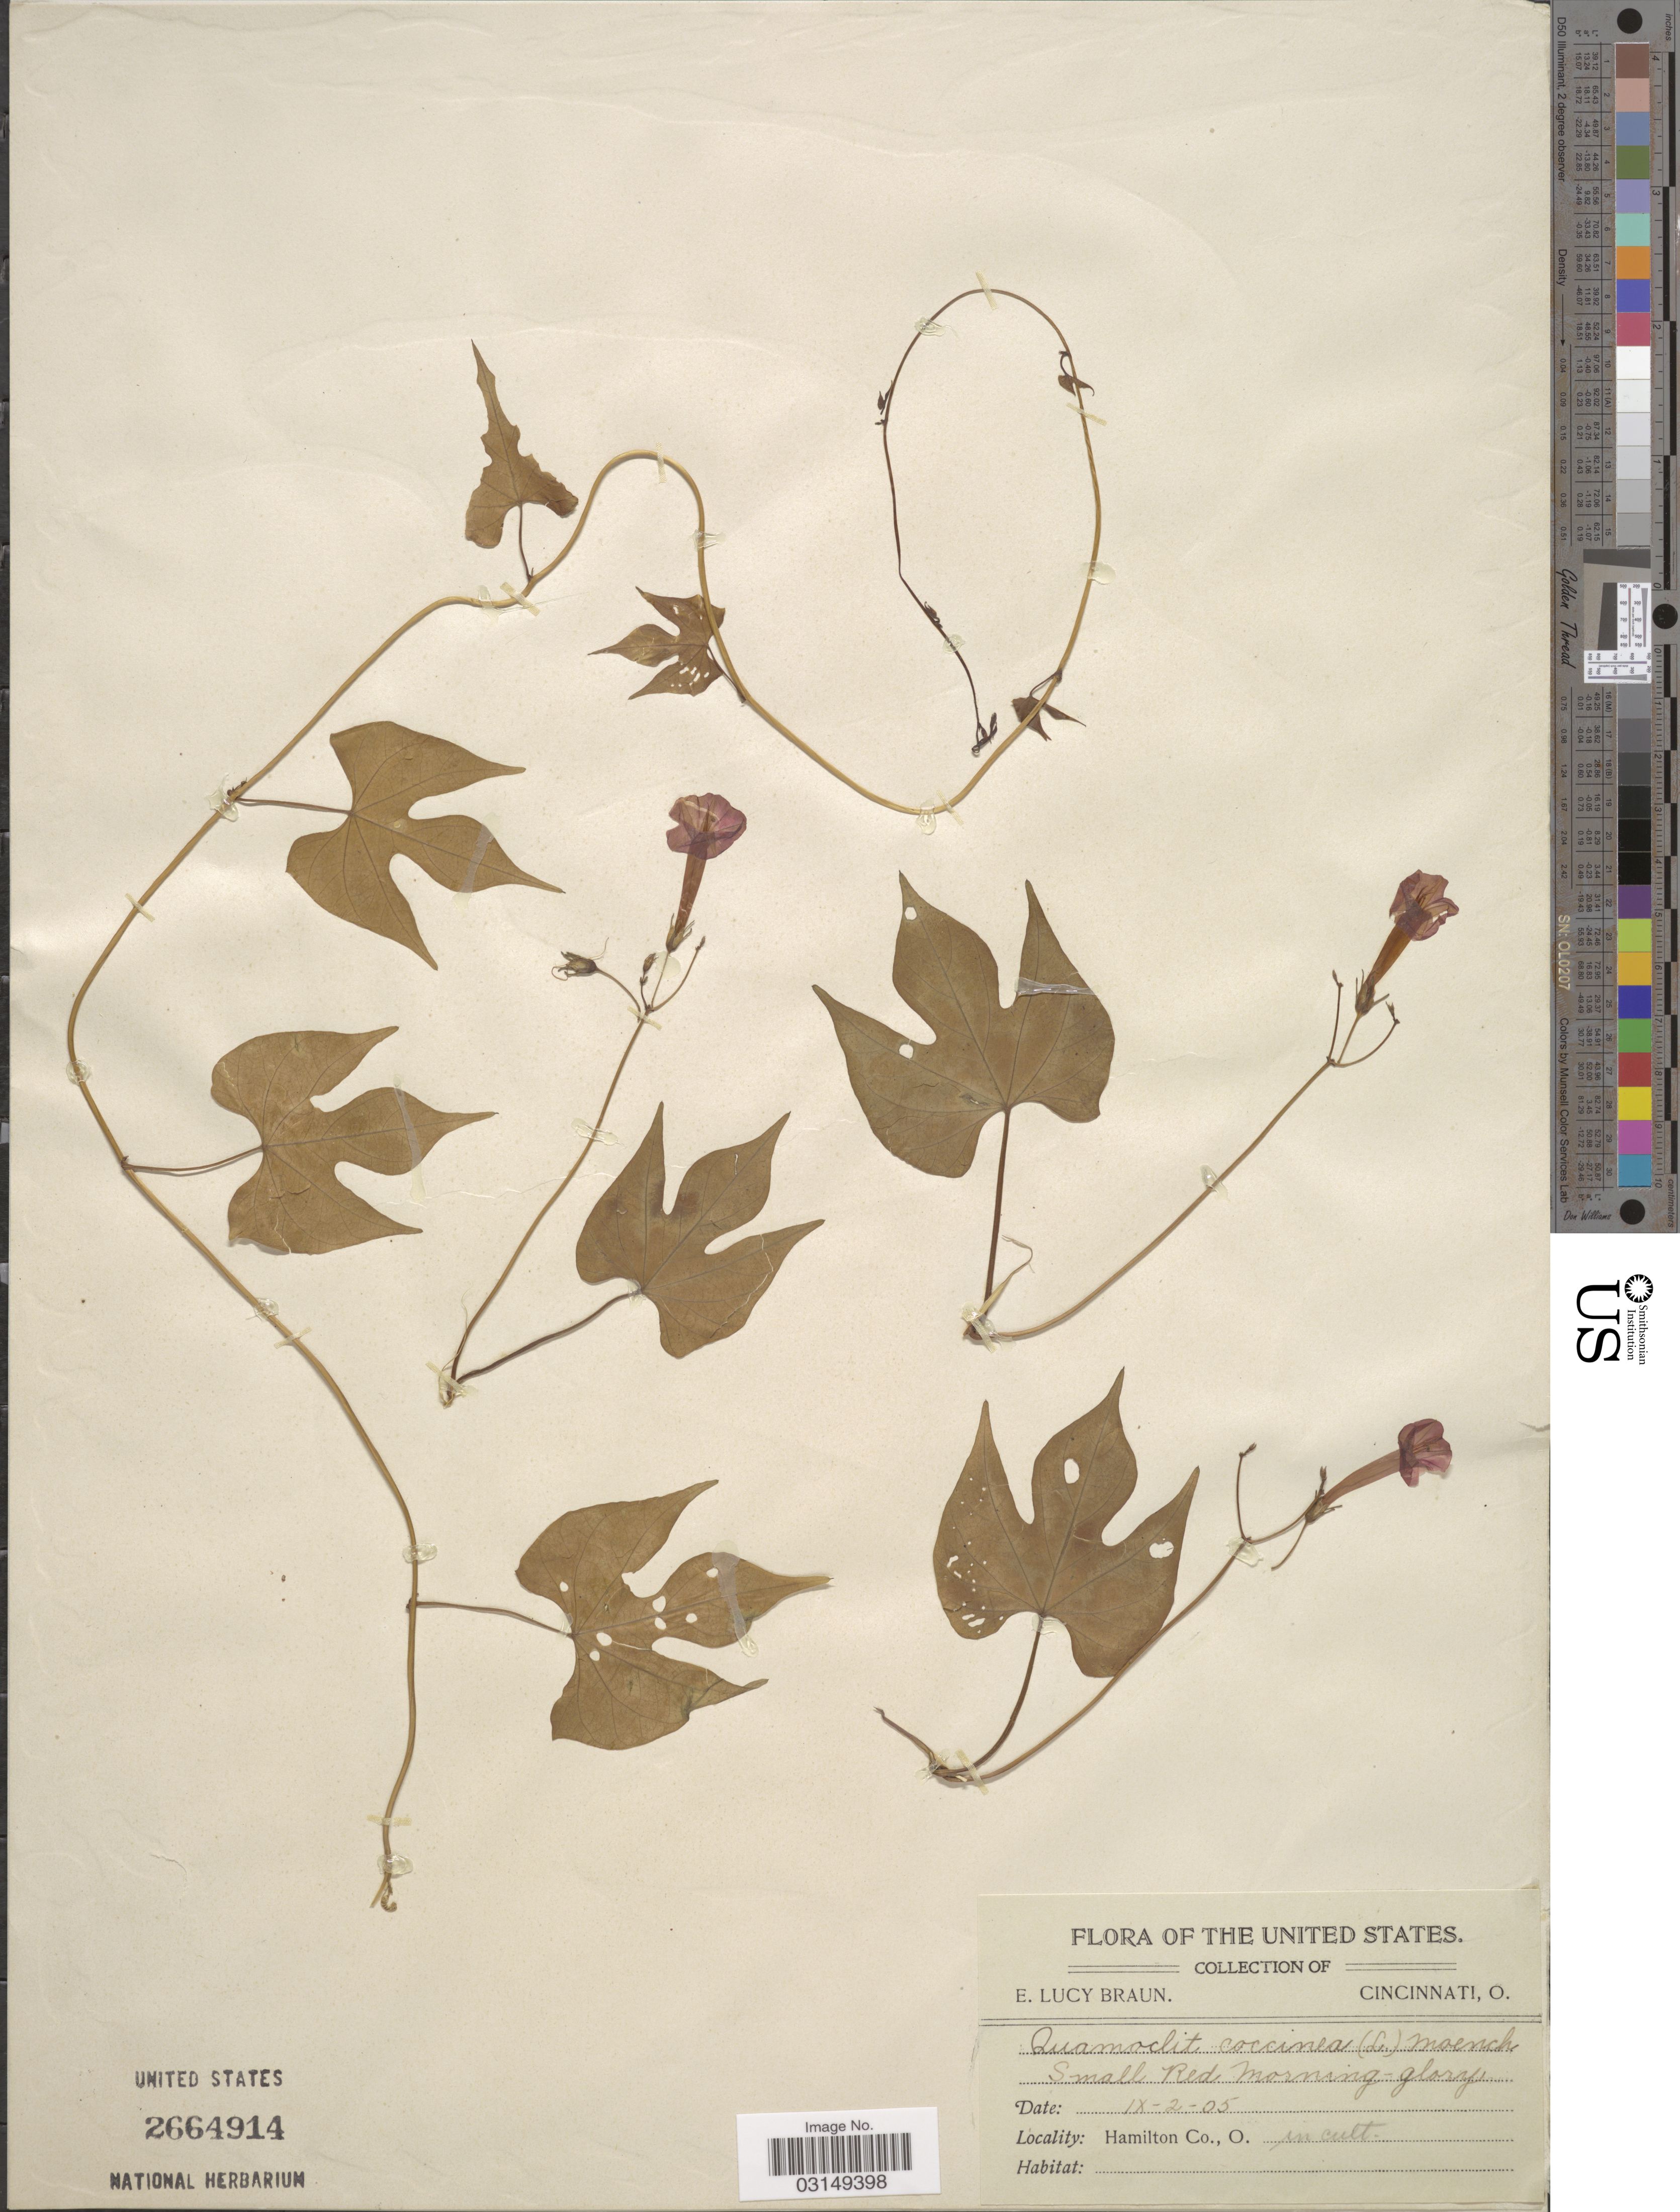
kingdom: Plantae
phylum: Tracheophyta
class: Magnoliopsida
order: Solanales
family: Convolvulaceae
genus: Ipomoea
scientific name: Ipomoea cristulata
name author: Hallier f.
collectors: E. L. Braun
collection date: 1905-09-02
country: United States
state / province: Ohio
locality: Hamilton Co. in cult.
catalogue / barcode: US 2664914